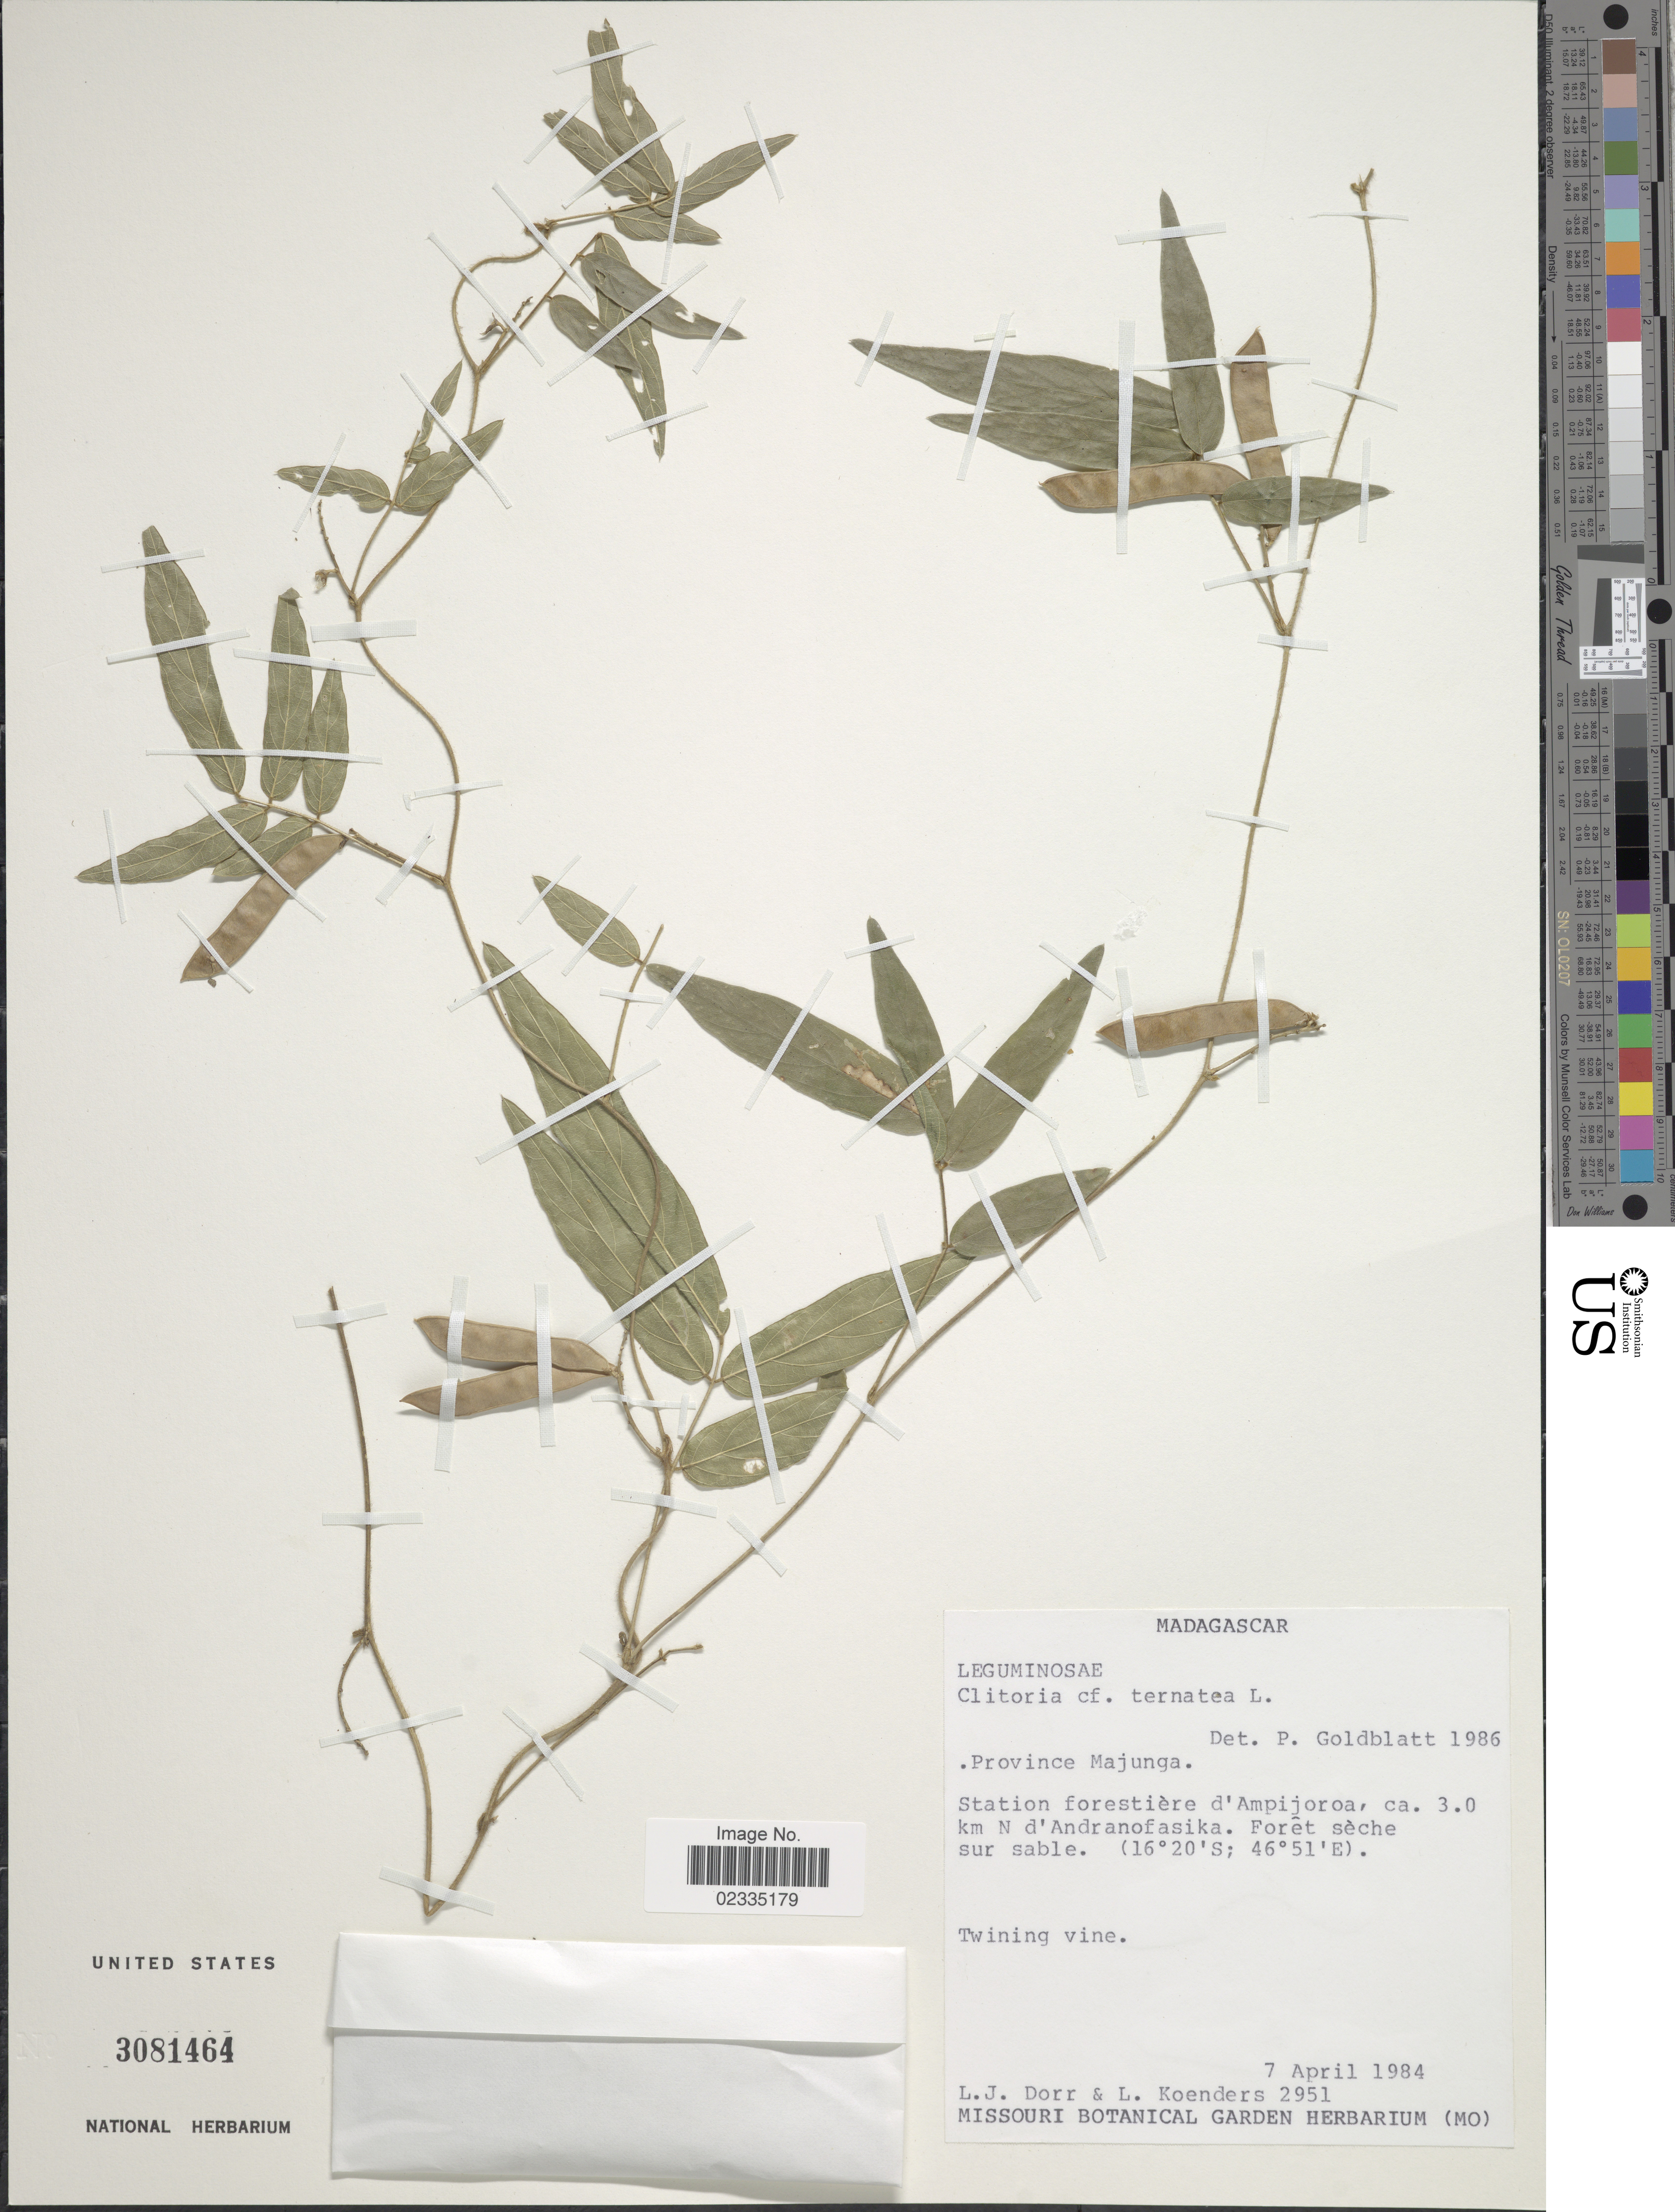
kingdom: Plantae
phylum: Tracheophyta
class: Magnoliopsida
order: Fabales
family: Fabaceae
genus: Clitoria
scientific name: Clitoria ternatea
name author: L.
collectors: L. J. Dorr & L. Koenders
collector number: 2951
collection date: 1984-04-07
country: Madagascar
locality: Province Majunga, Station forestière d'Ampijoroa, ca. 3.0 km N d'Andranofasika. Forêt sèche sur sable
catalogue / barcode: US 3081464